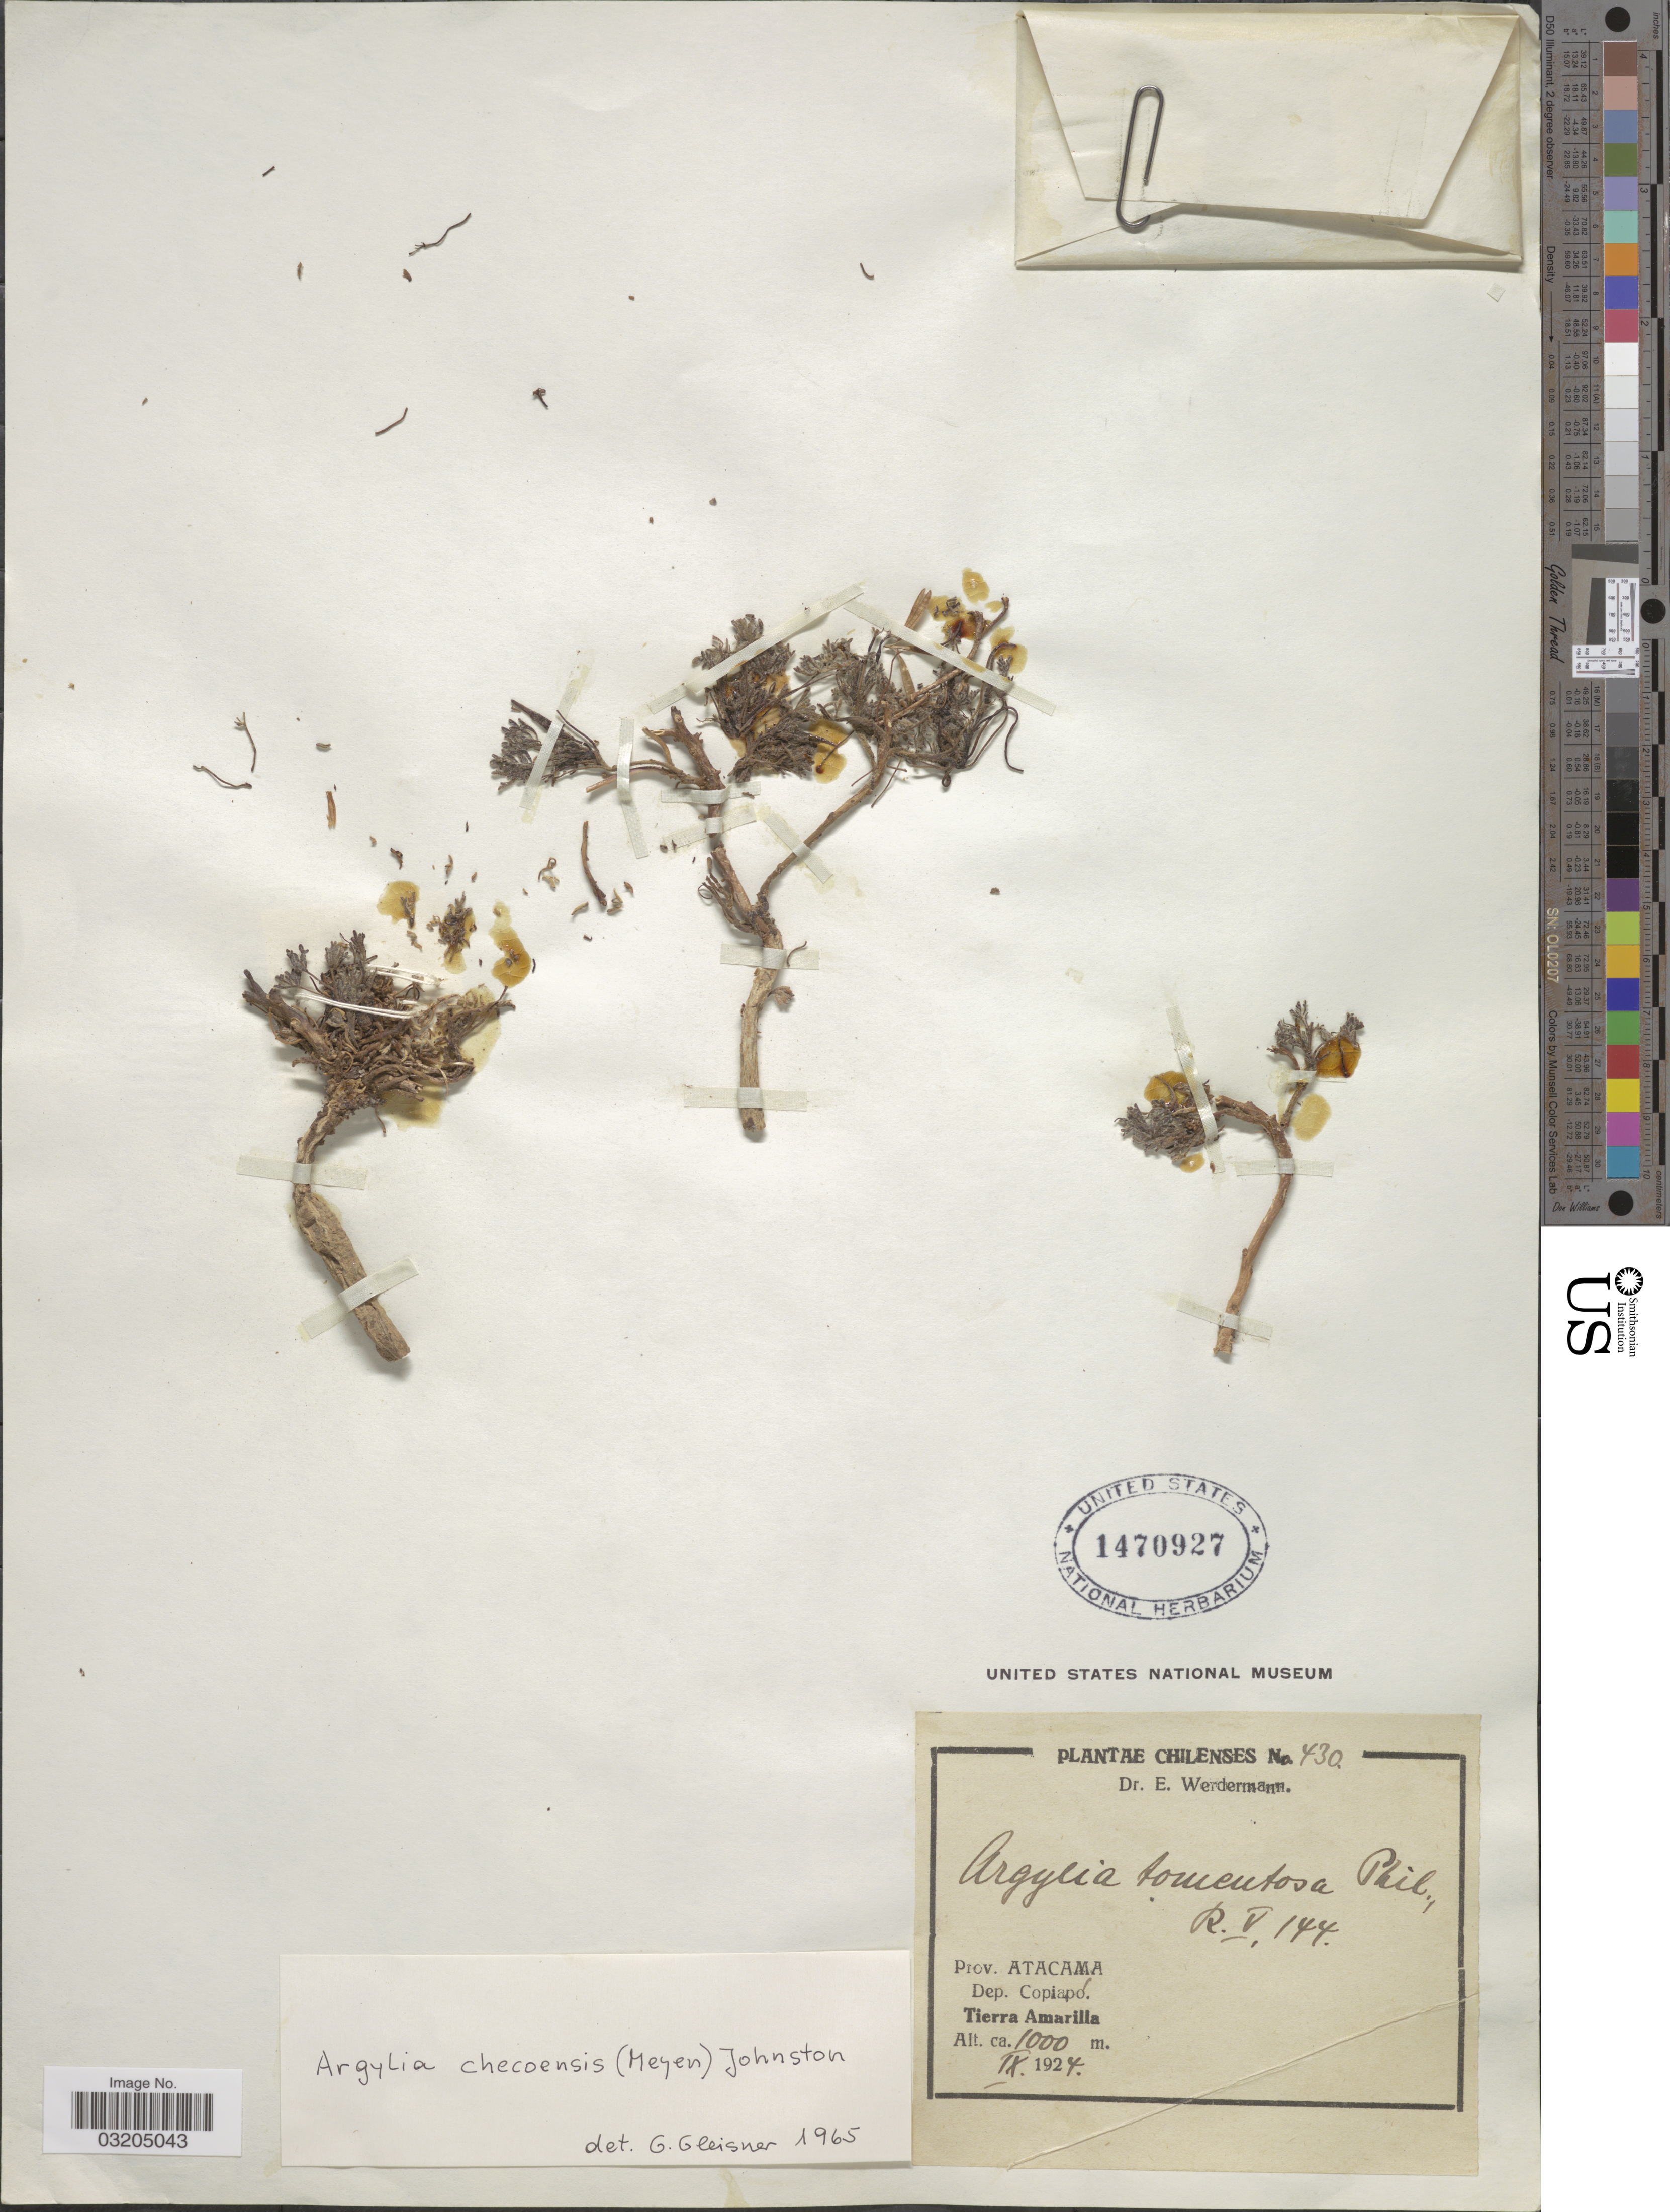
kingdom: Plantae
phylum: Tracheophyta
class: Magnoliopsida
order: Lamiales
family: Bignoniaceae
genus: Argylia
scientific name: Argylia checoensis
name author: (Meyen) I.M. Johnst.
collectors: E. Werdermann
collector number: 430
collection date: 1924-09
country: Chile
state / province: Atacama (III)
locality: Dep. Copiapó. Tierra Amarilla.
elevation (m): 1000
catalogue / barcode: US 1470927